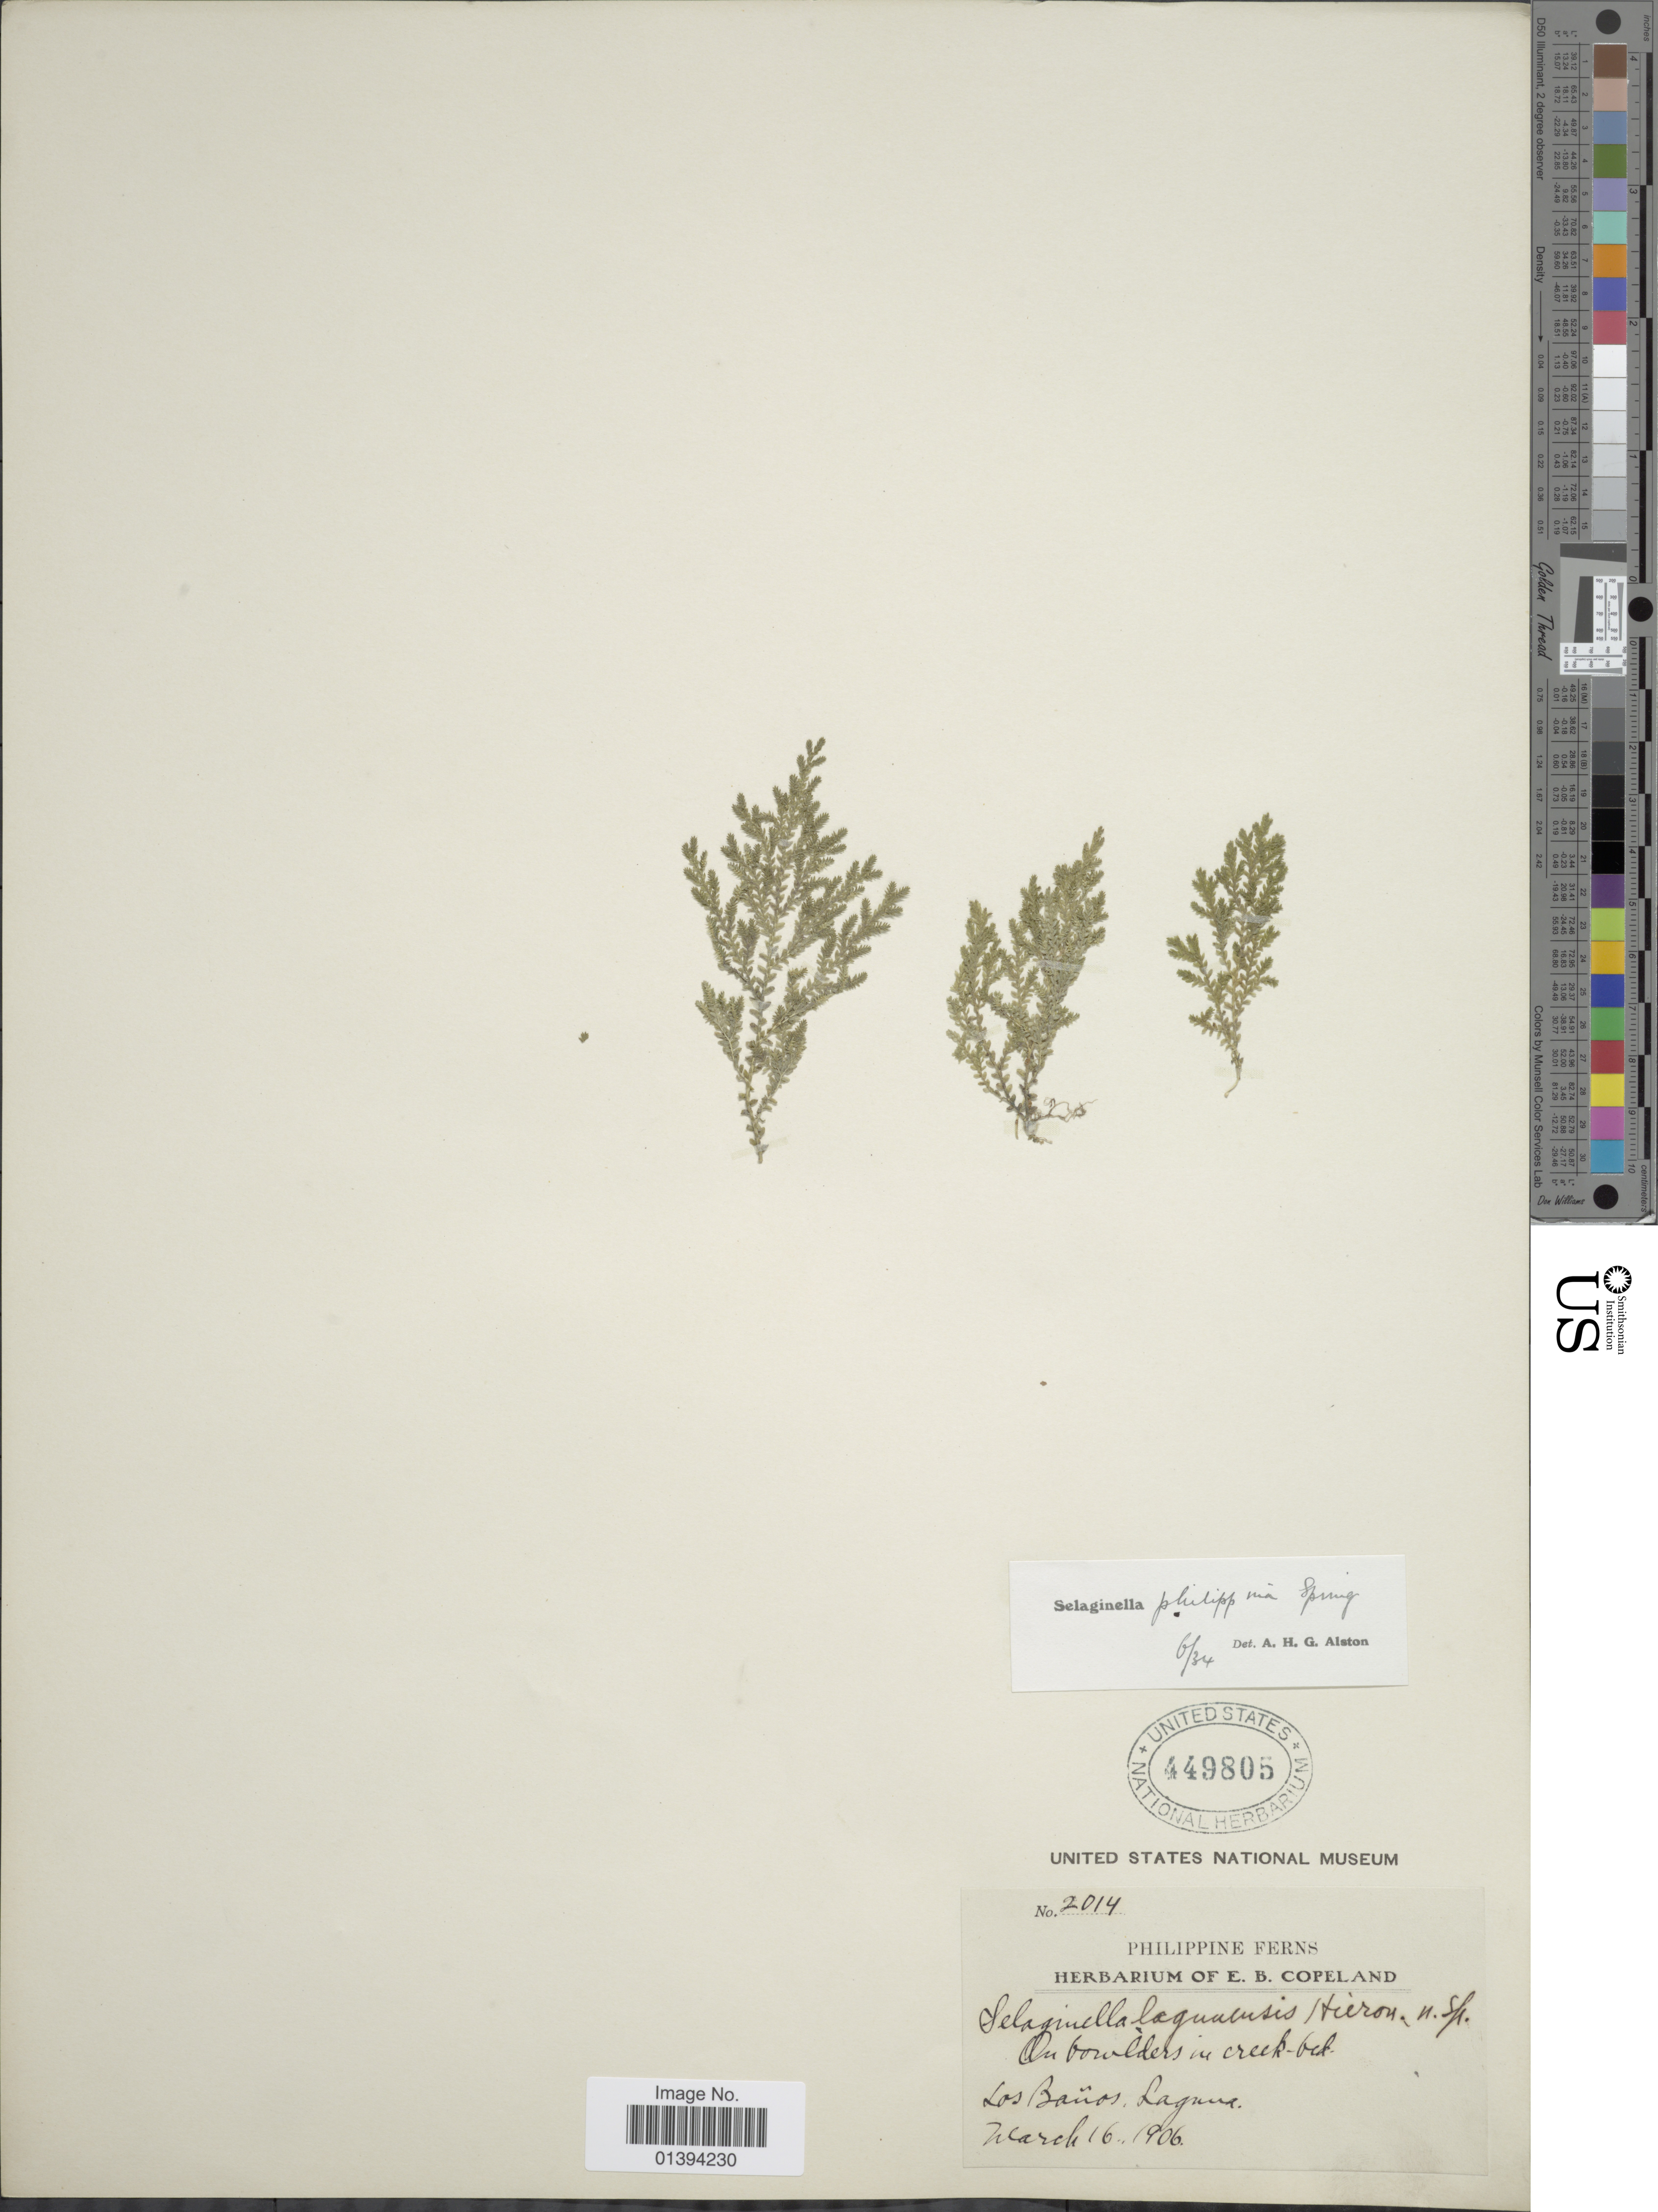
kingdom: Plantae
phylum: Tracheophyta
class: Lycopodiopsida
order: Selaginellales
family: Selaginellaceae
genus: Selaginella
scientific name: Selaginella philippina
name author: Spring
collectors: ex herb. E. B. Copeland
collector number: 2014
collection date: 1906-03-16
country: Philippines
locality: On boulders in creek-bed, Los Baños, Laguna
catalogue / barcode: US 449805